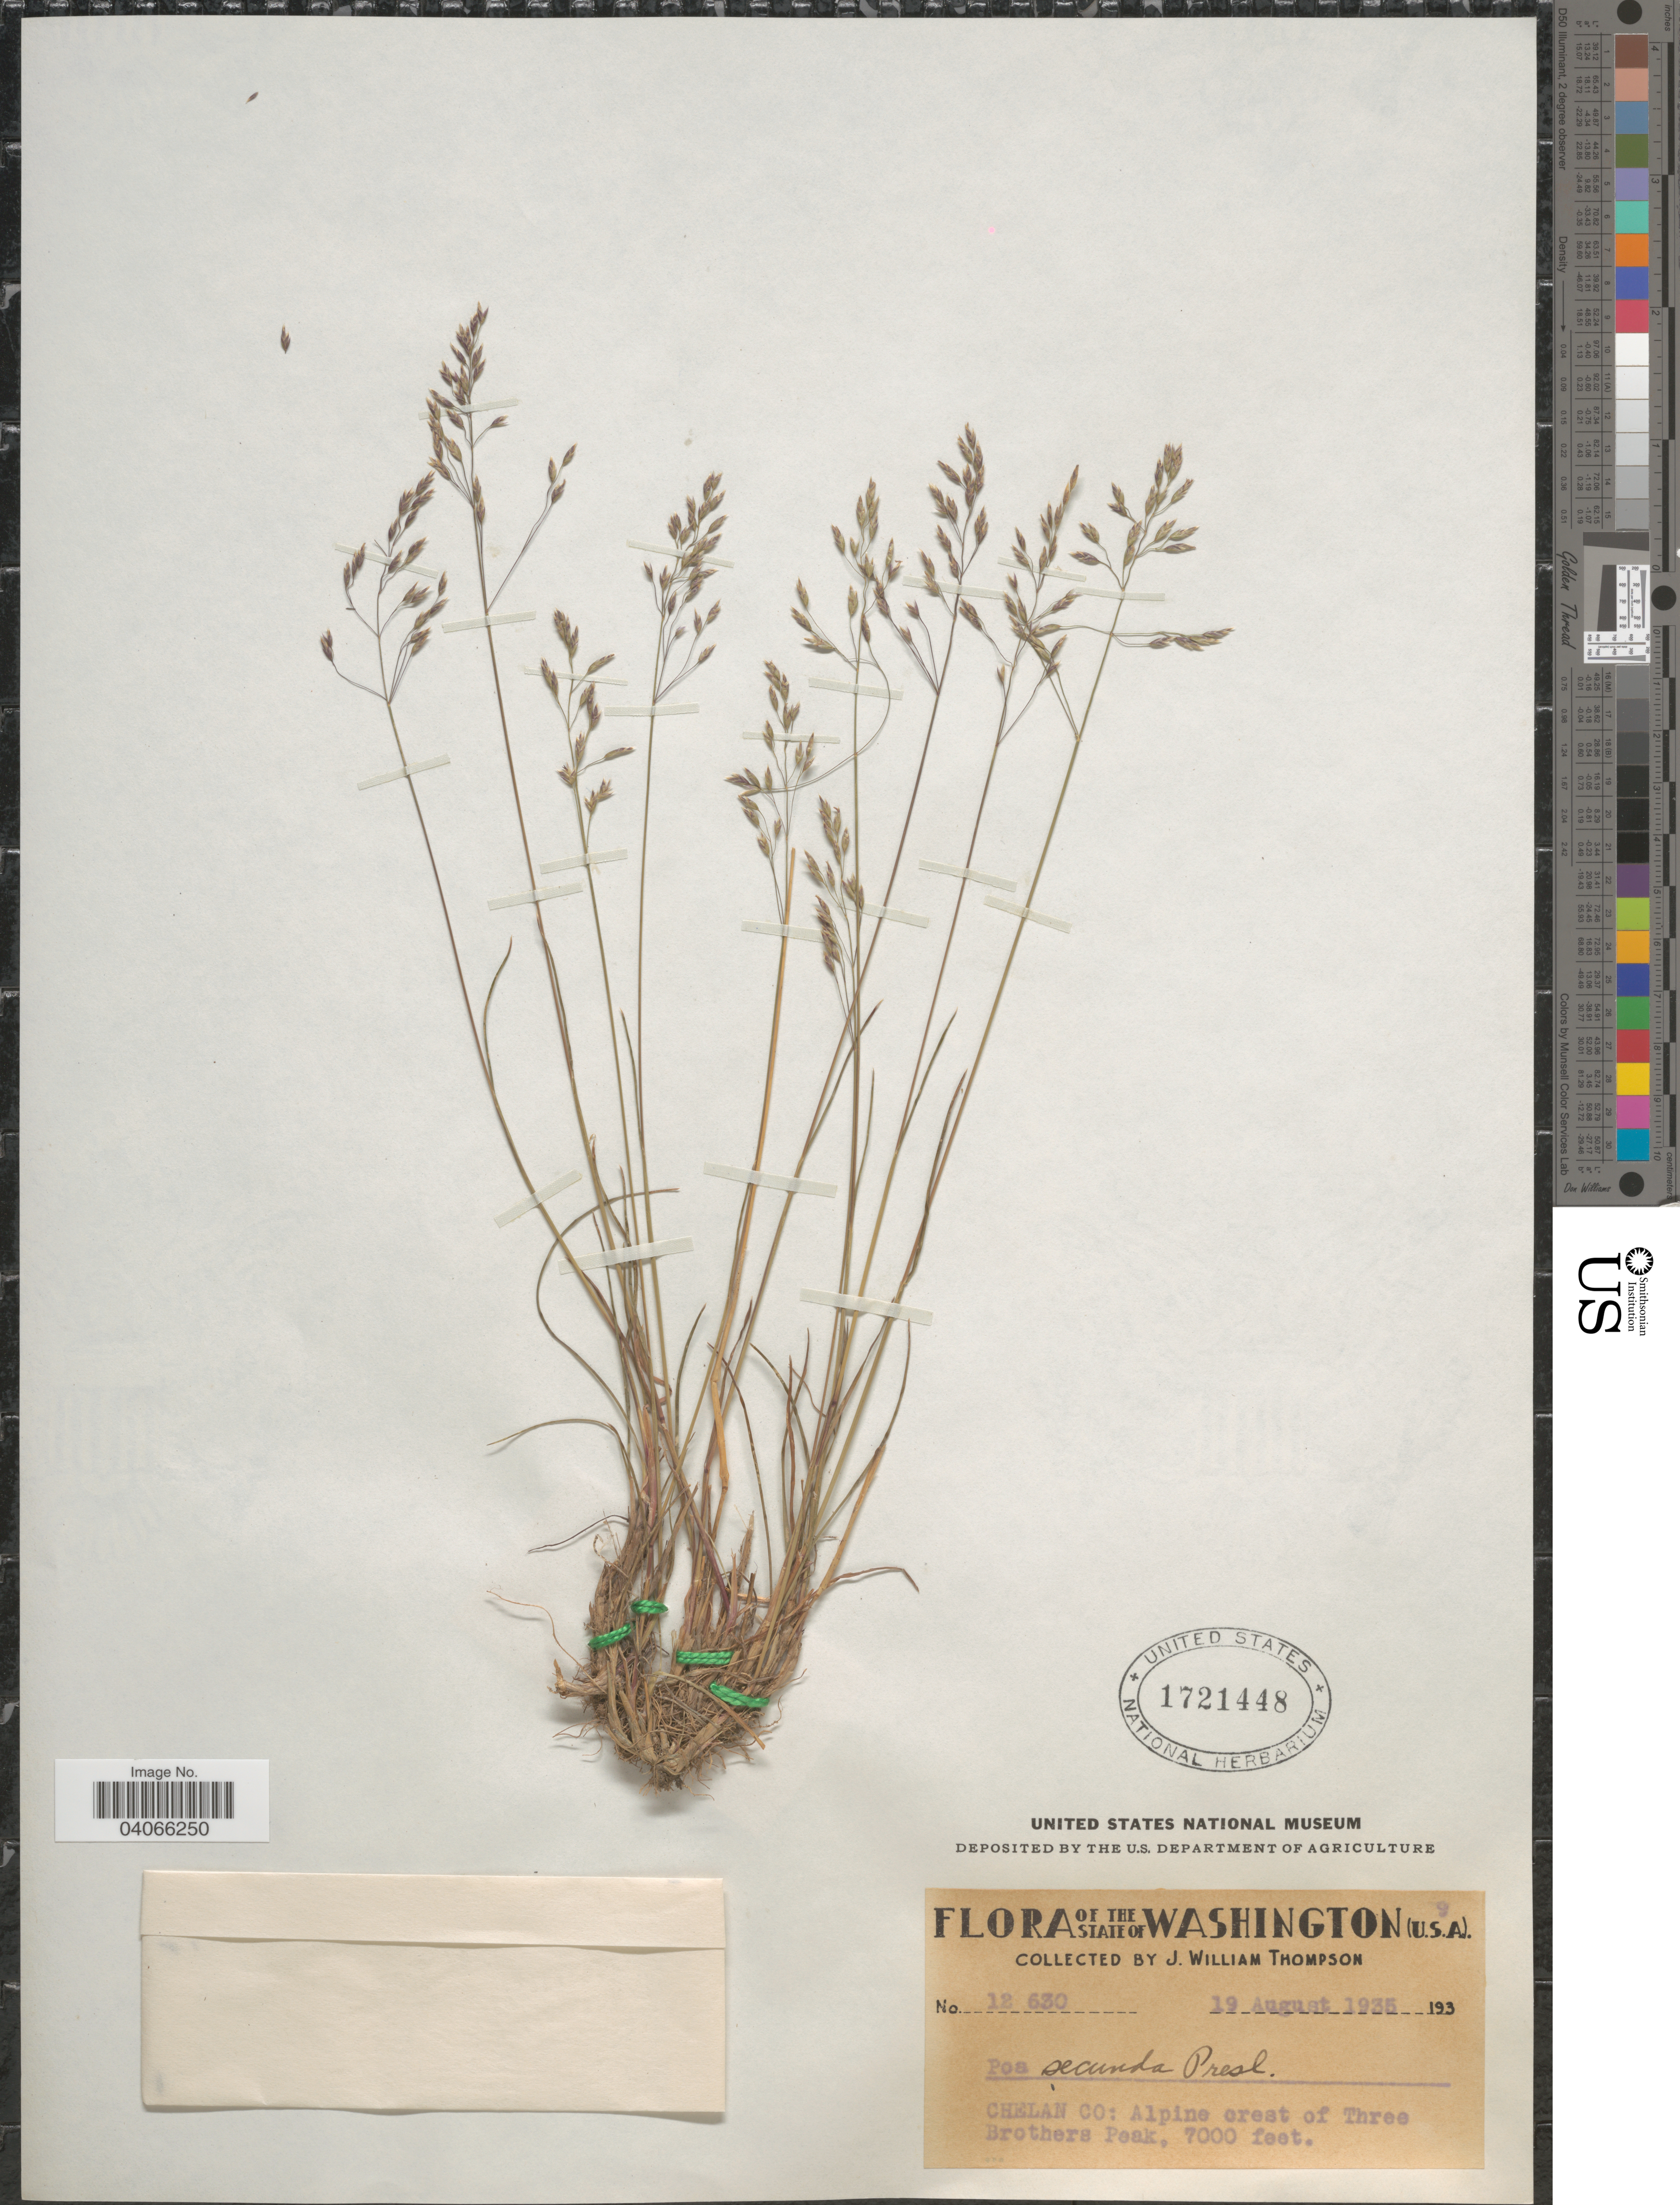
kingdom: Plantae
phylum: Tracheophyta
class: Liliopsida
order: Poales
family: Poaceae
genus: Poa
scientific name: Poa secunda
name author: J. Presl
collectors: J. W. Thompson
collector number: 12630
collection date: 1935-08-19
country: United States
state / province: Washington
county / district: Chelan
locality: Chelan Co: Alpine crest of Three Brothers Peak.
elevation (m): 2134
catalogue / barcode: US 1721448